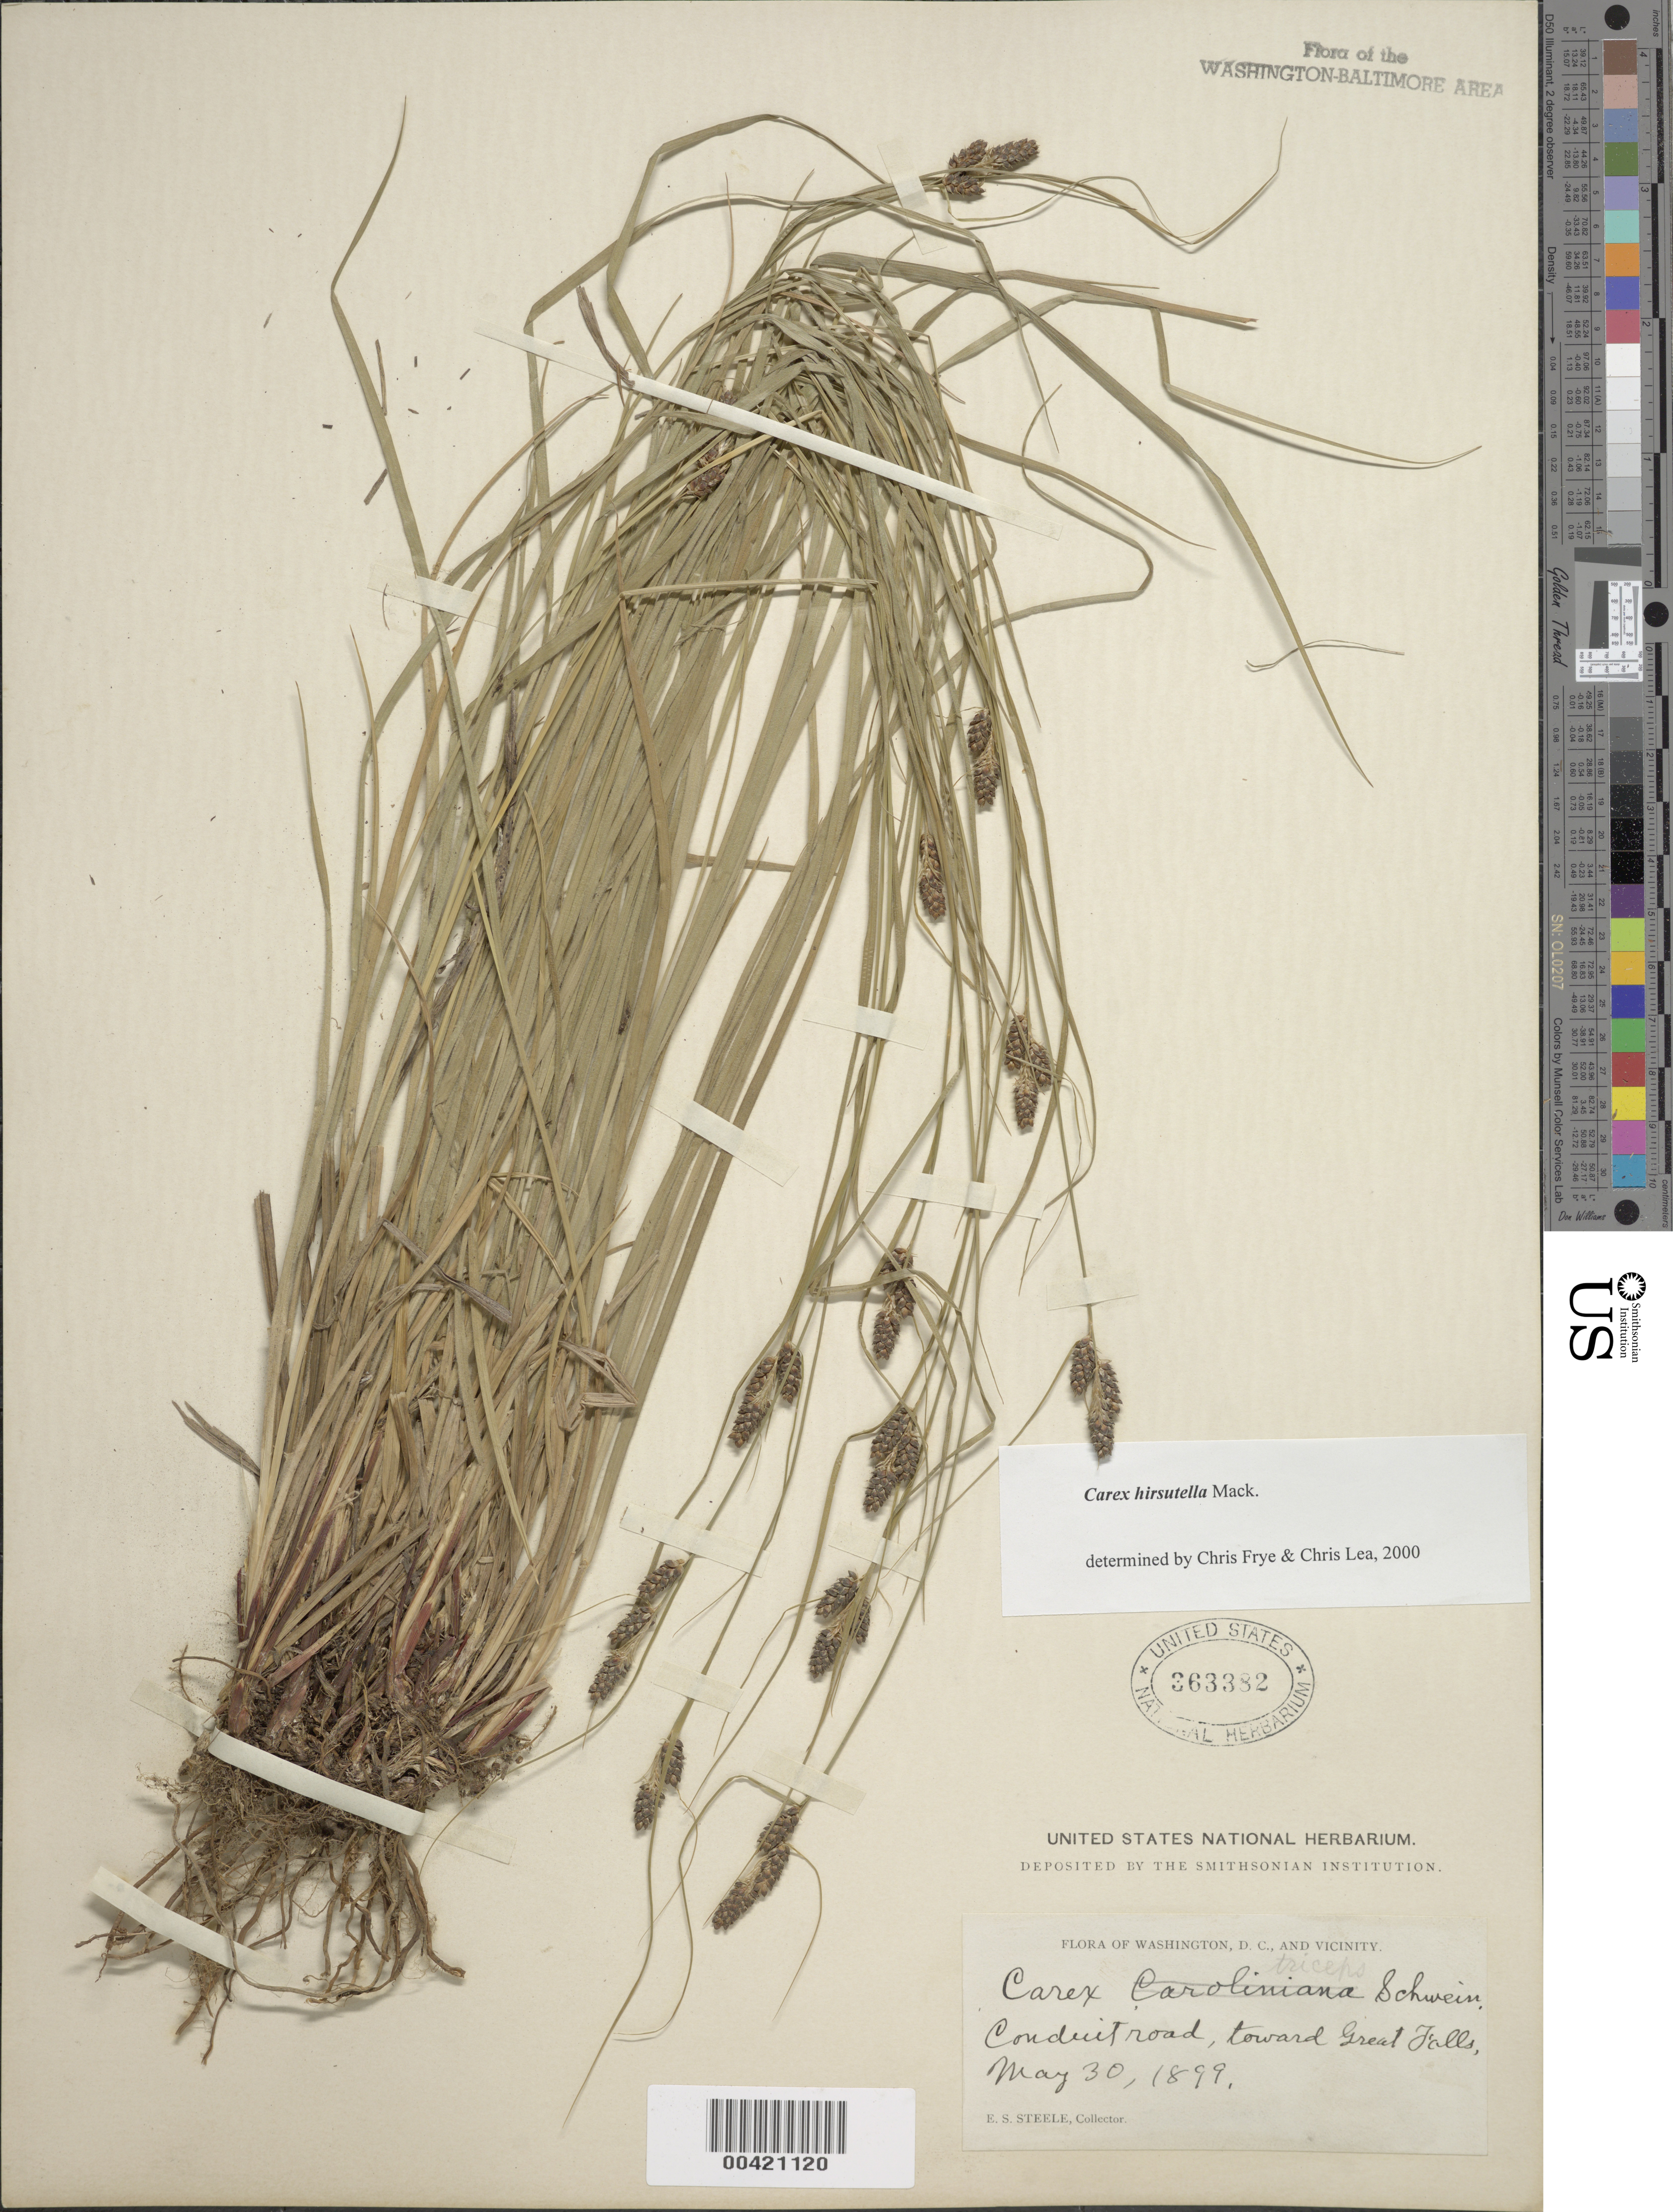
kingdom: Plantae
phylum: Tracheophyta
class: Liliopsida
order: Poales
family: Cyperaceae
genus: Carex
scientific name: Carex hirsutella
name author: Mack.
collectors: E. Steele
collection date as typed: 30 May 1899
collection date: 1899-05-30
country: United States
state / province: Maryland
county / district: Montgomery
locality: Conduit Road toward Great Falls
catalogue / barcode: US 363382